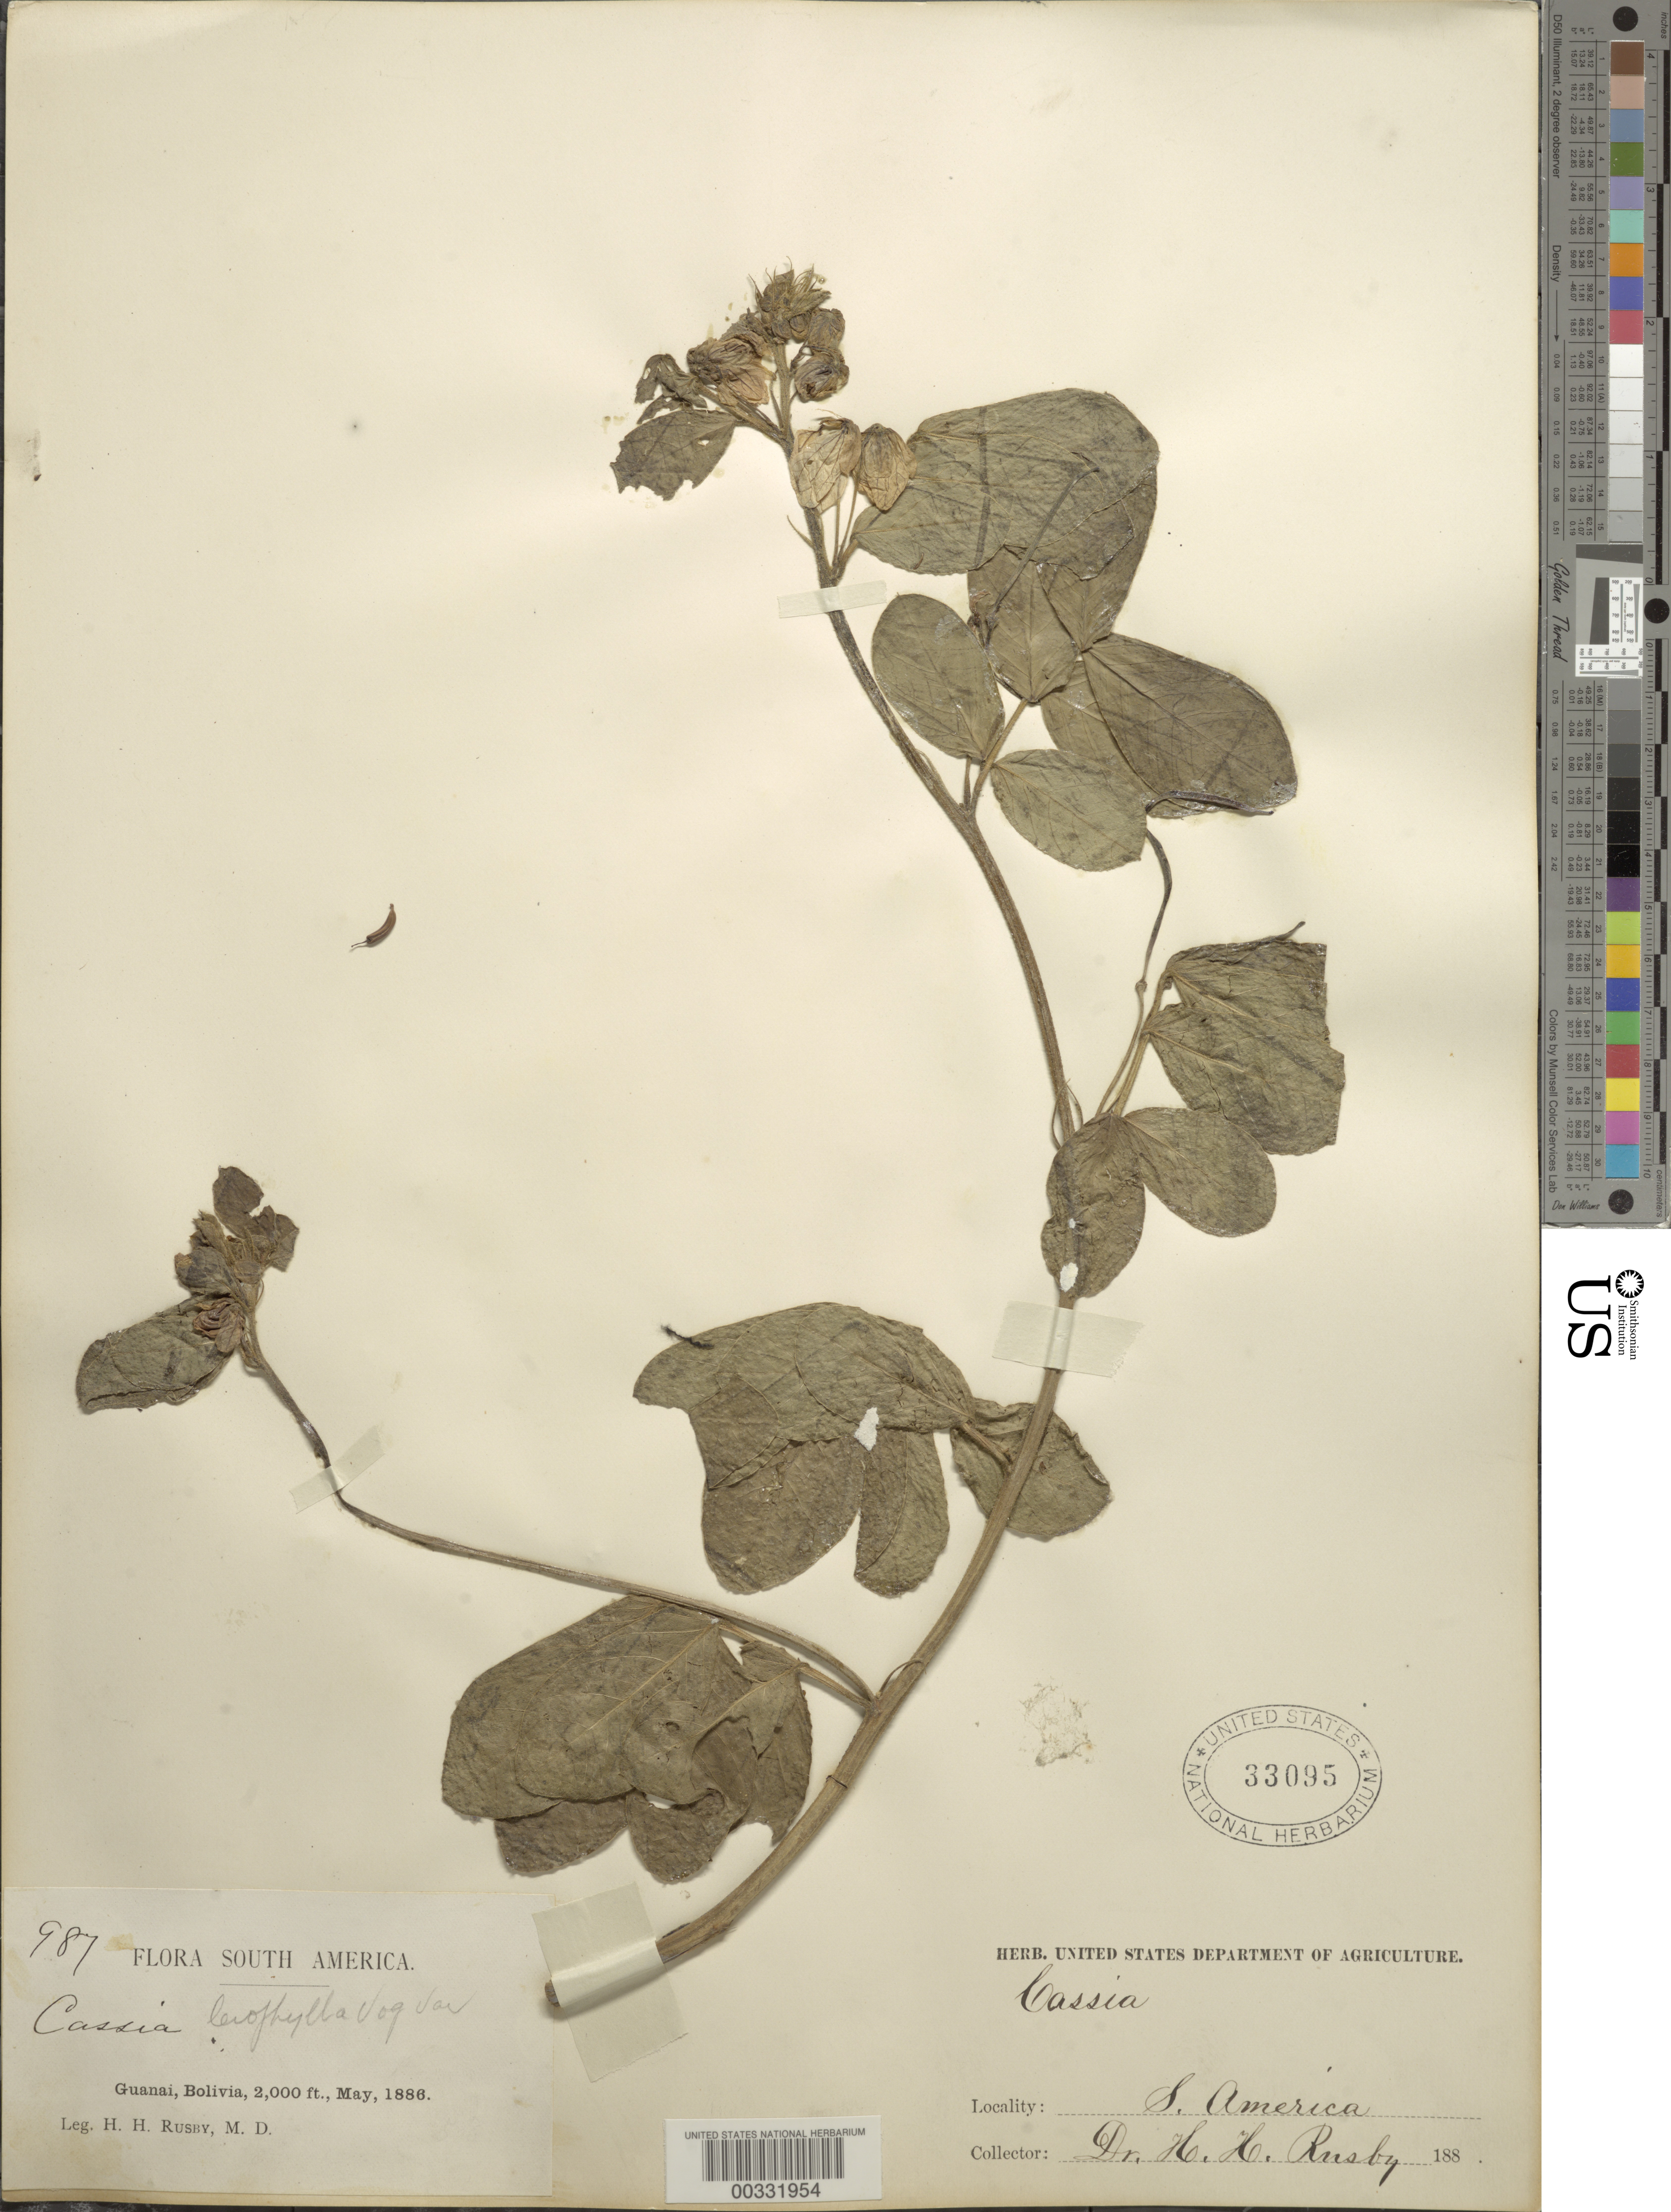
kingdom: Plantae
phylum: Tracheophyta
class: Magnoliopsida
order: Fabales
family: Fabaceae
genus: Senna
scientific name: Senna cobanensis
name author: (Britton) H.S. Irwin & Barneby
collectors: H. H. Rusby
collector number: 987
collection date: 1886-05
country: Bolivia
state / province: La Páz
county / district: Larecaja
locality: Guanay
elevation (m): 610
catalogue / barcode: US 33095